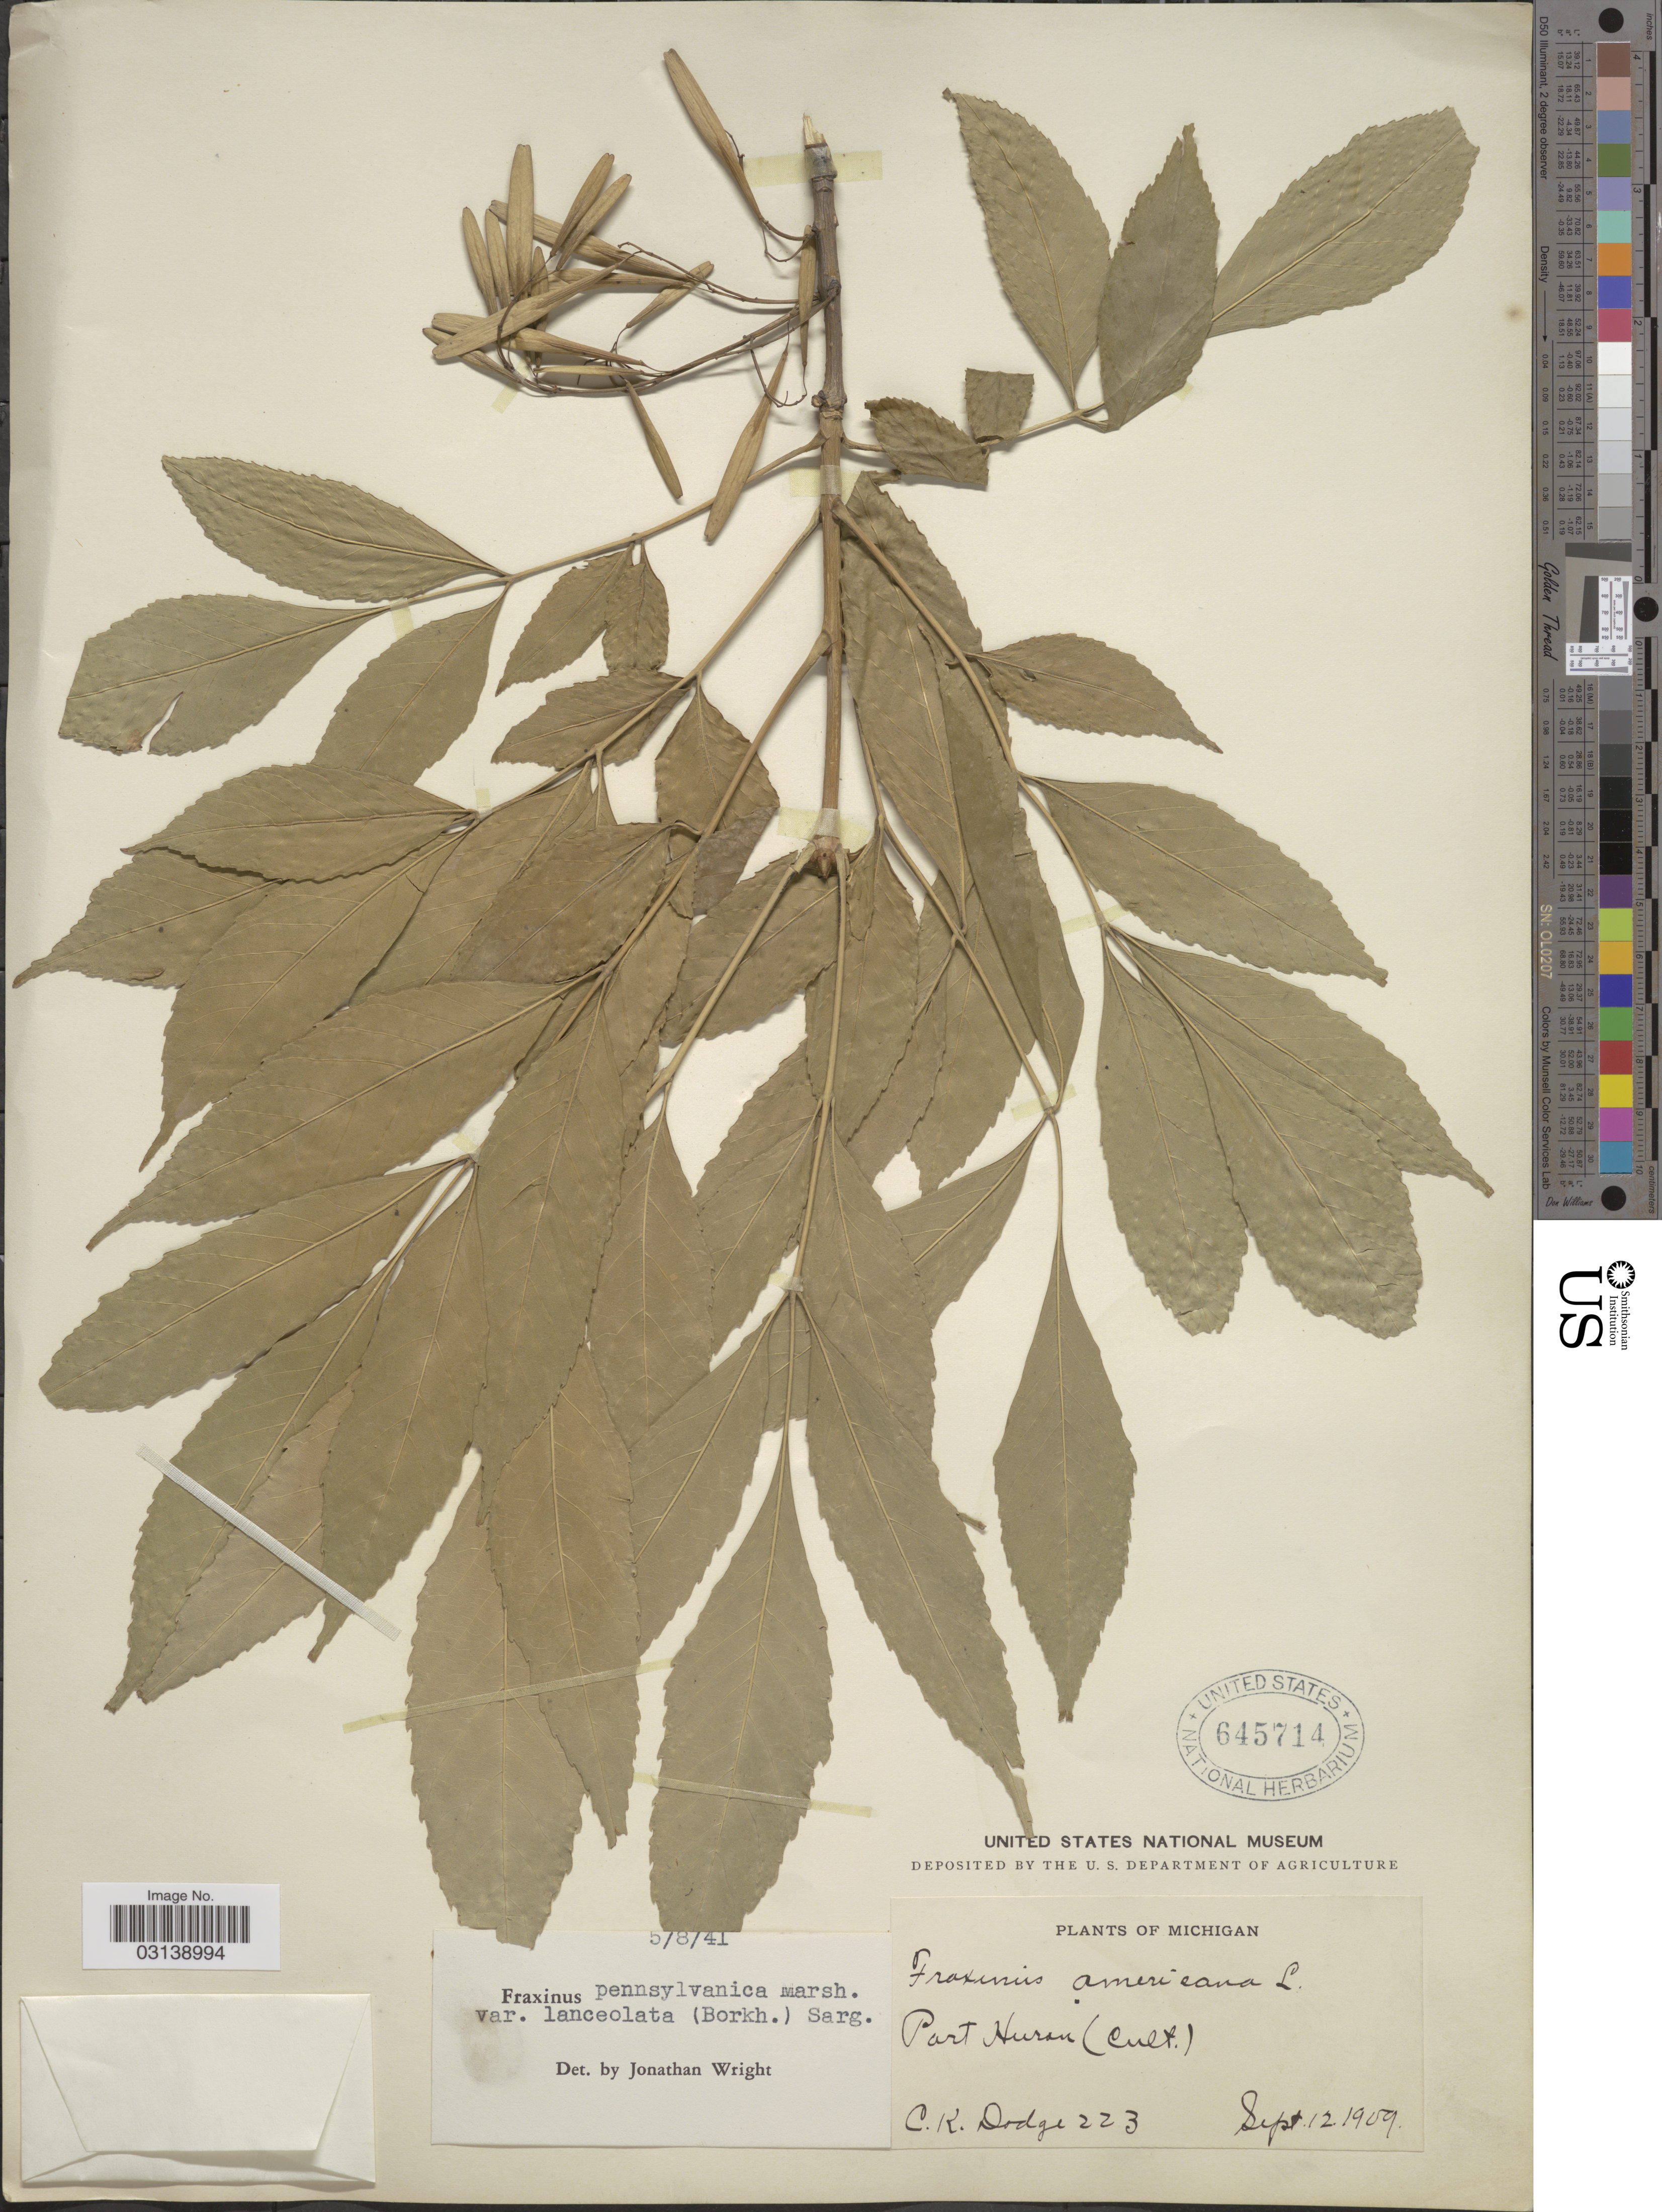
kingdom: Plantae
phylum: Tracheophyta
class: Magnoliopsida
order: Lamiales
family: Oleaceae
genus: Fraxinus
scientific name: Fraxinus pennsylvanica var. campestris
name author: (Britton) F.C. Gates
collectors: C. Dodge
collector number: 223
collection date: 1909-09-12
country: United States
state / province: Michigan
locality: Port Huron (cult.).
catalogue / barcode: US 645714